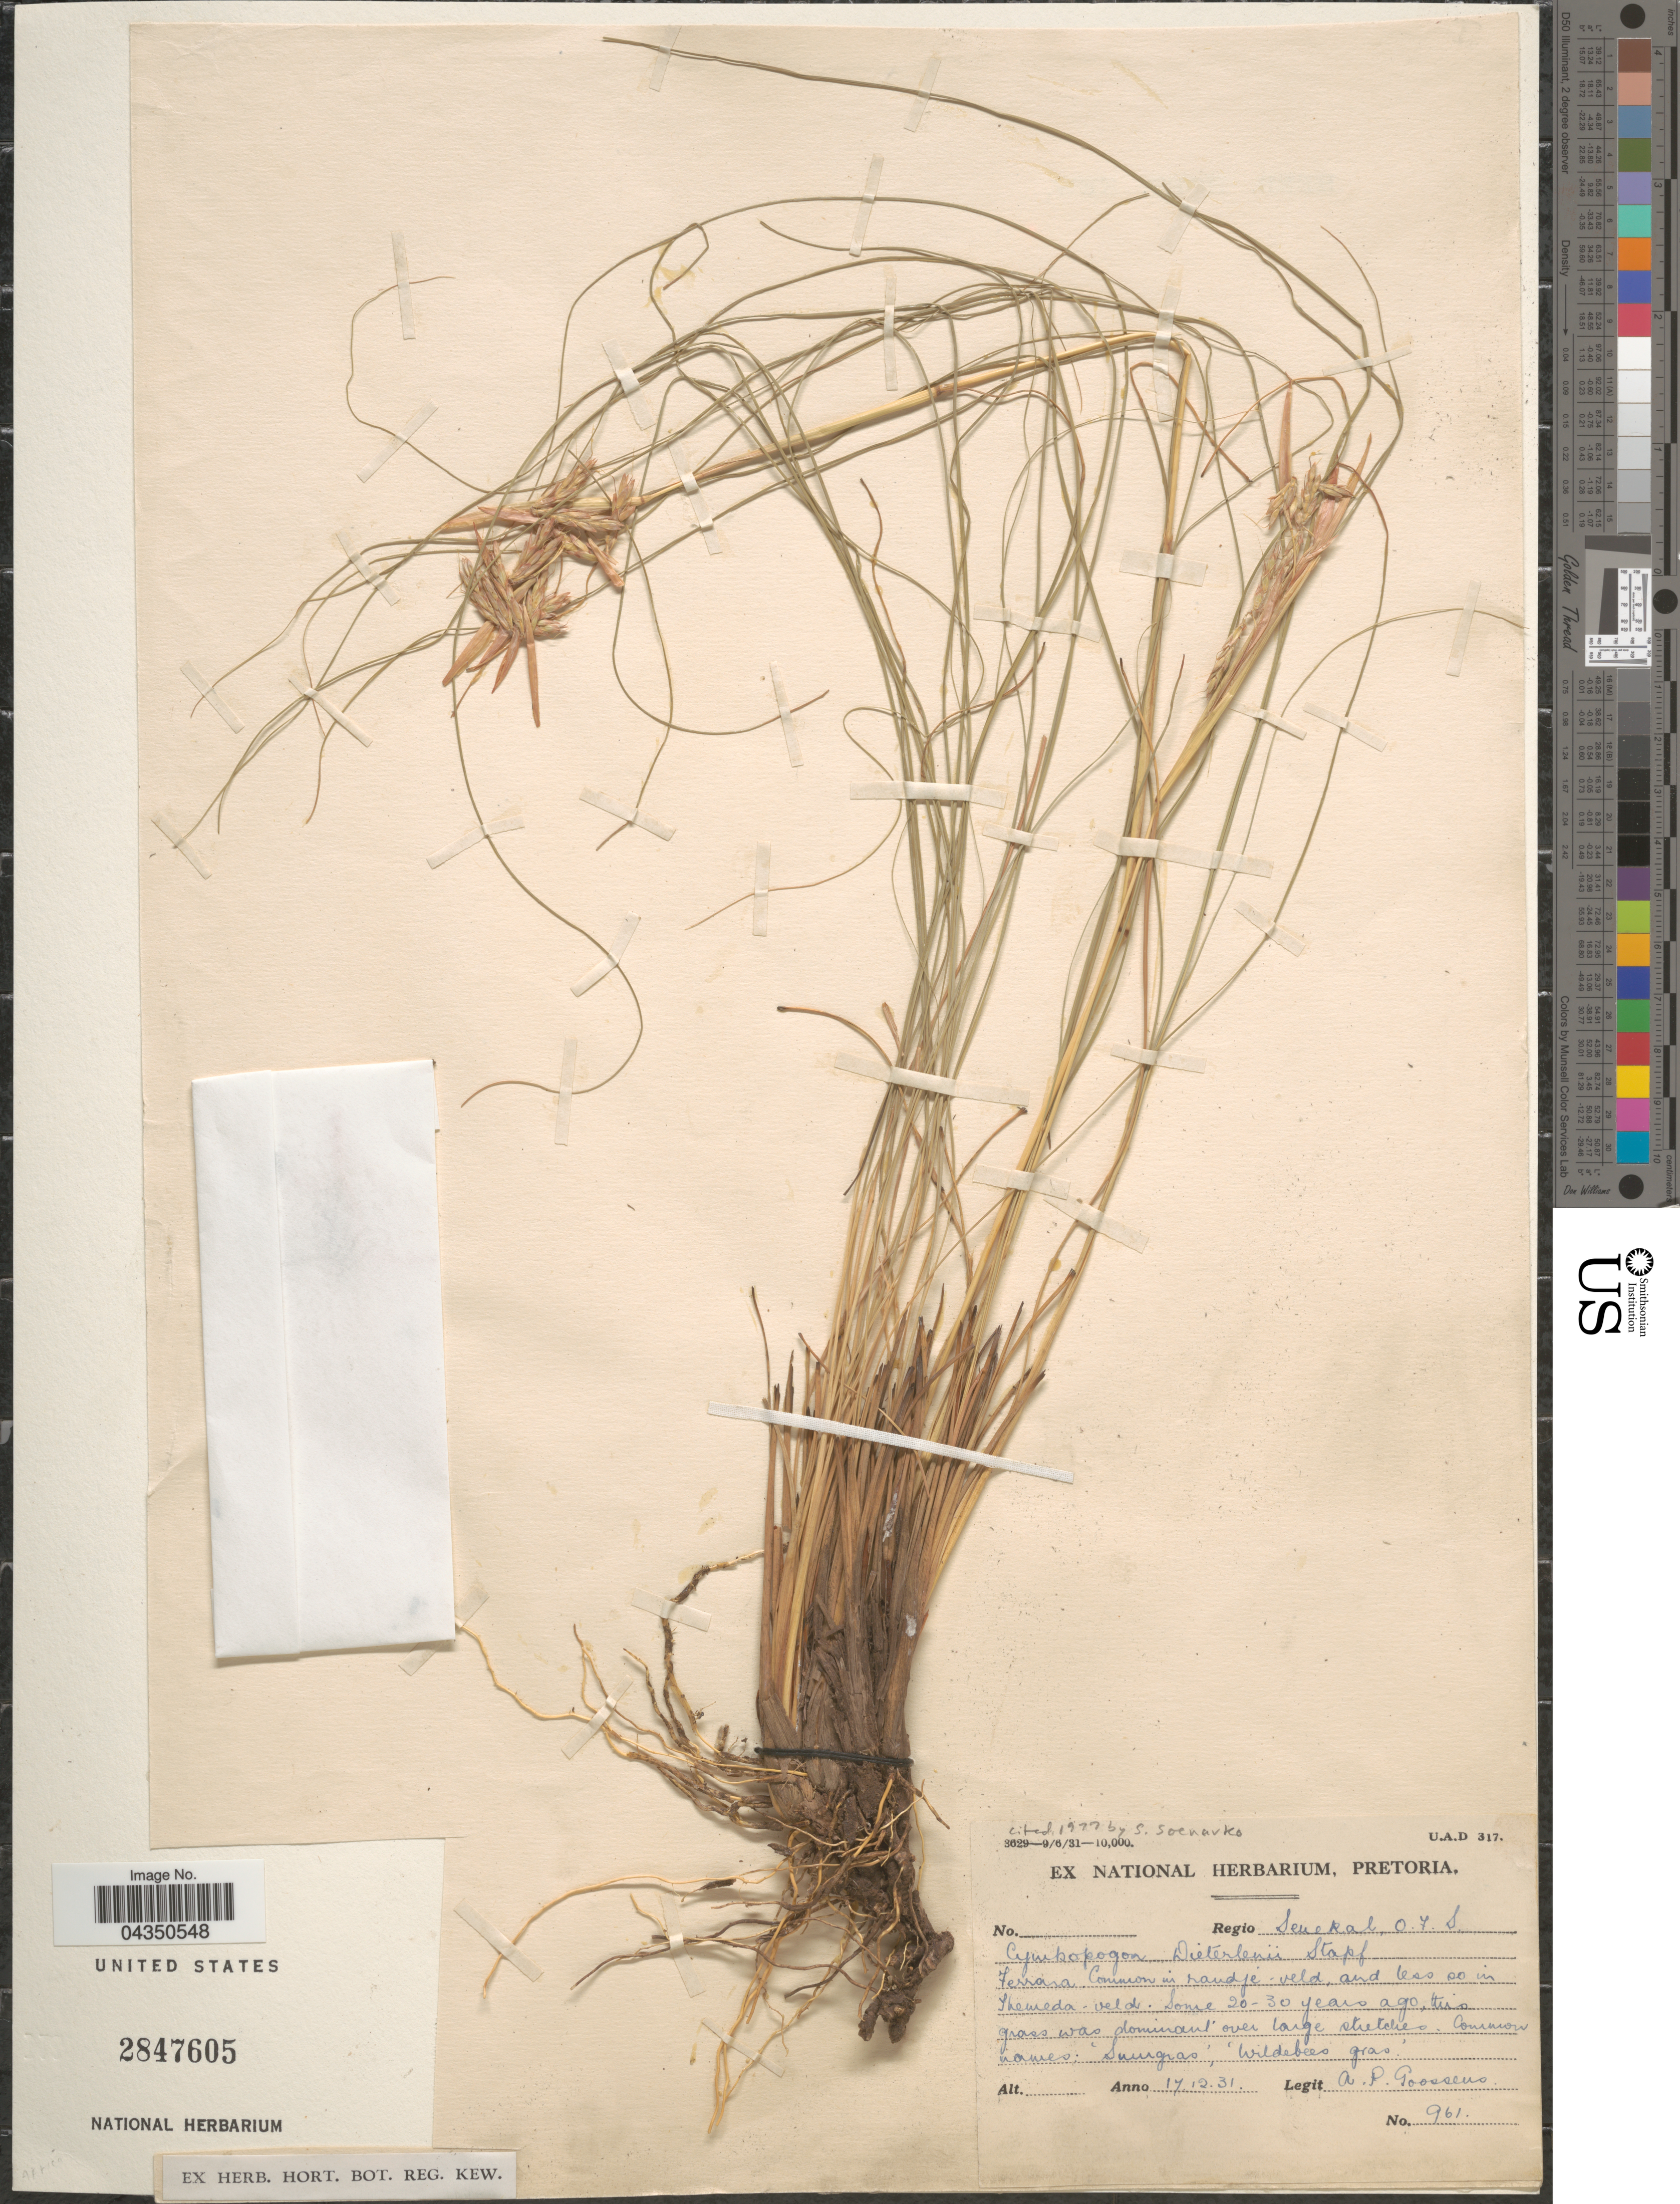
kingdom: Plantae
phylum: Tracheophyta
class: Liliopsida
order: Poales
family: Poaceae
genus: Cymbopogon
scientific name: Cymbopogon dieterlenii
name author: (Stapf ex E. Phillips) Stapf ex Schweick.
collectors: A. P. G. Goossens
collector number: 961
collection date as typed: Transcribed d/m/y: 17/12/31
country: South Africa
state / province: Free State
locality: Regio Senekal, O. F. S. Ferraia.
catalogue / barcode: US 2847605